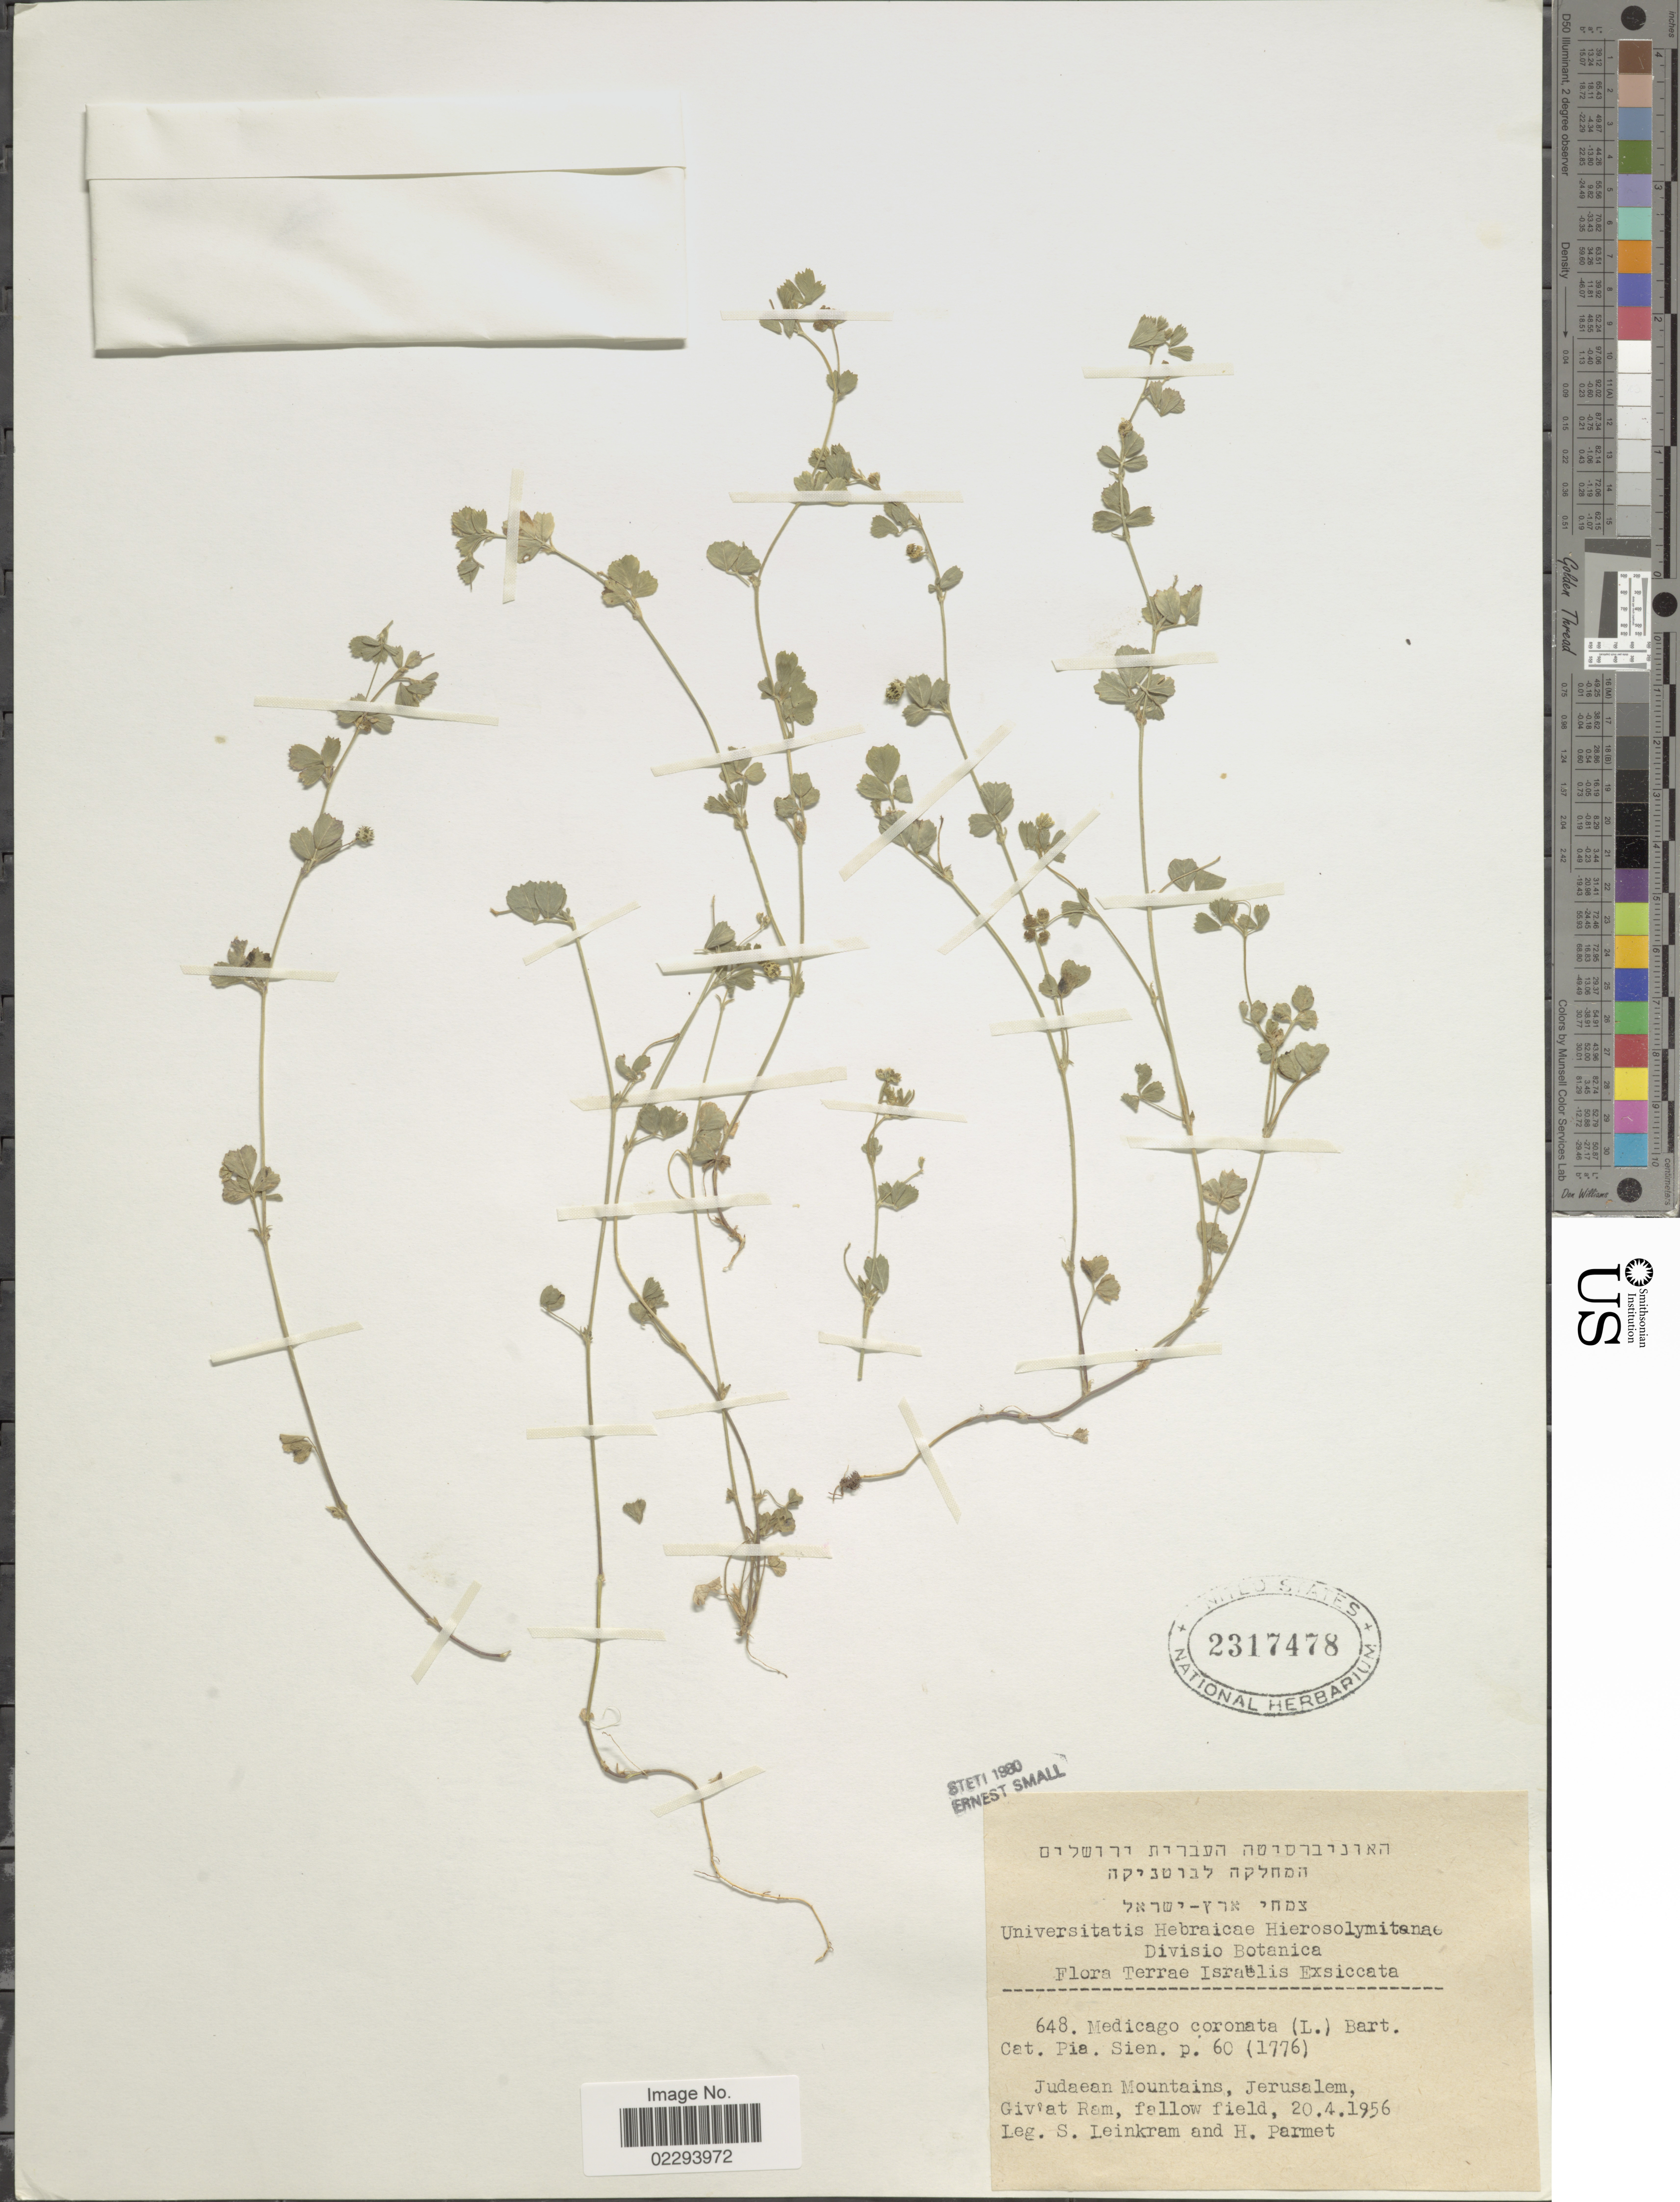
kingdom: Plantae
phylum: Tracheophyta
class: Magnoliopsida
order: Fabales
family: Fabaceae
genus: Medicago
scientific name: Medicago coronata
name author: (L.) Bartal.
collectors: Leinkram, S. & H. Parmet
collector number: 648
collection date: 1956-04-20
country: Israel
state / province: Jerusalem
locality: Judaean Mountains, Jerusalem Giv'at Ram, fallow field.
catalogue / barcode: US 2317478